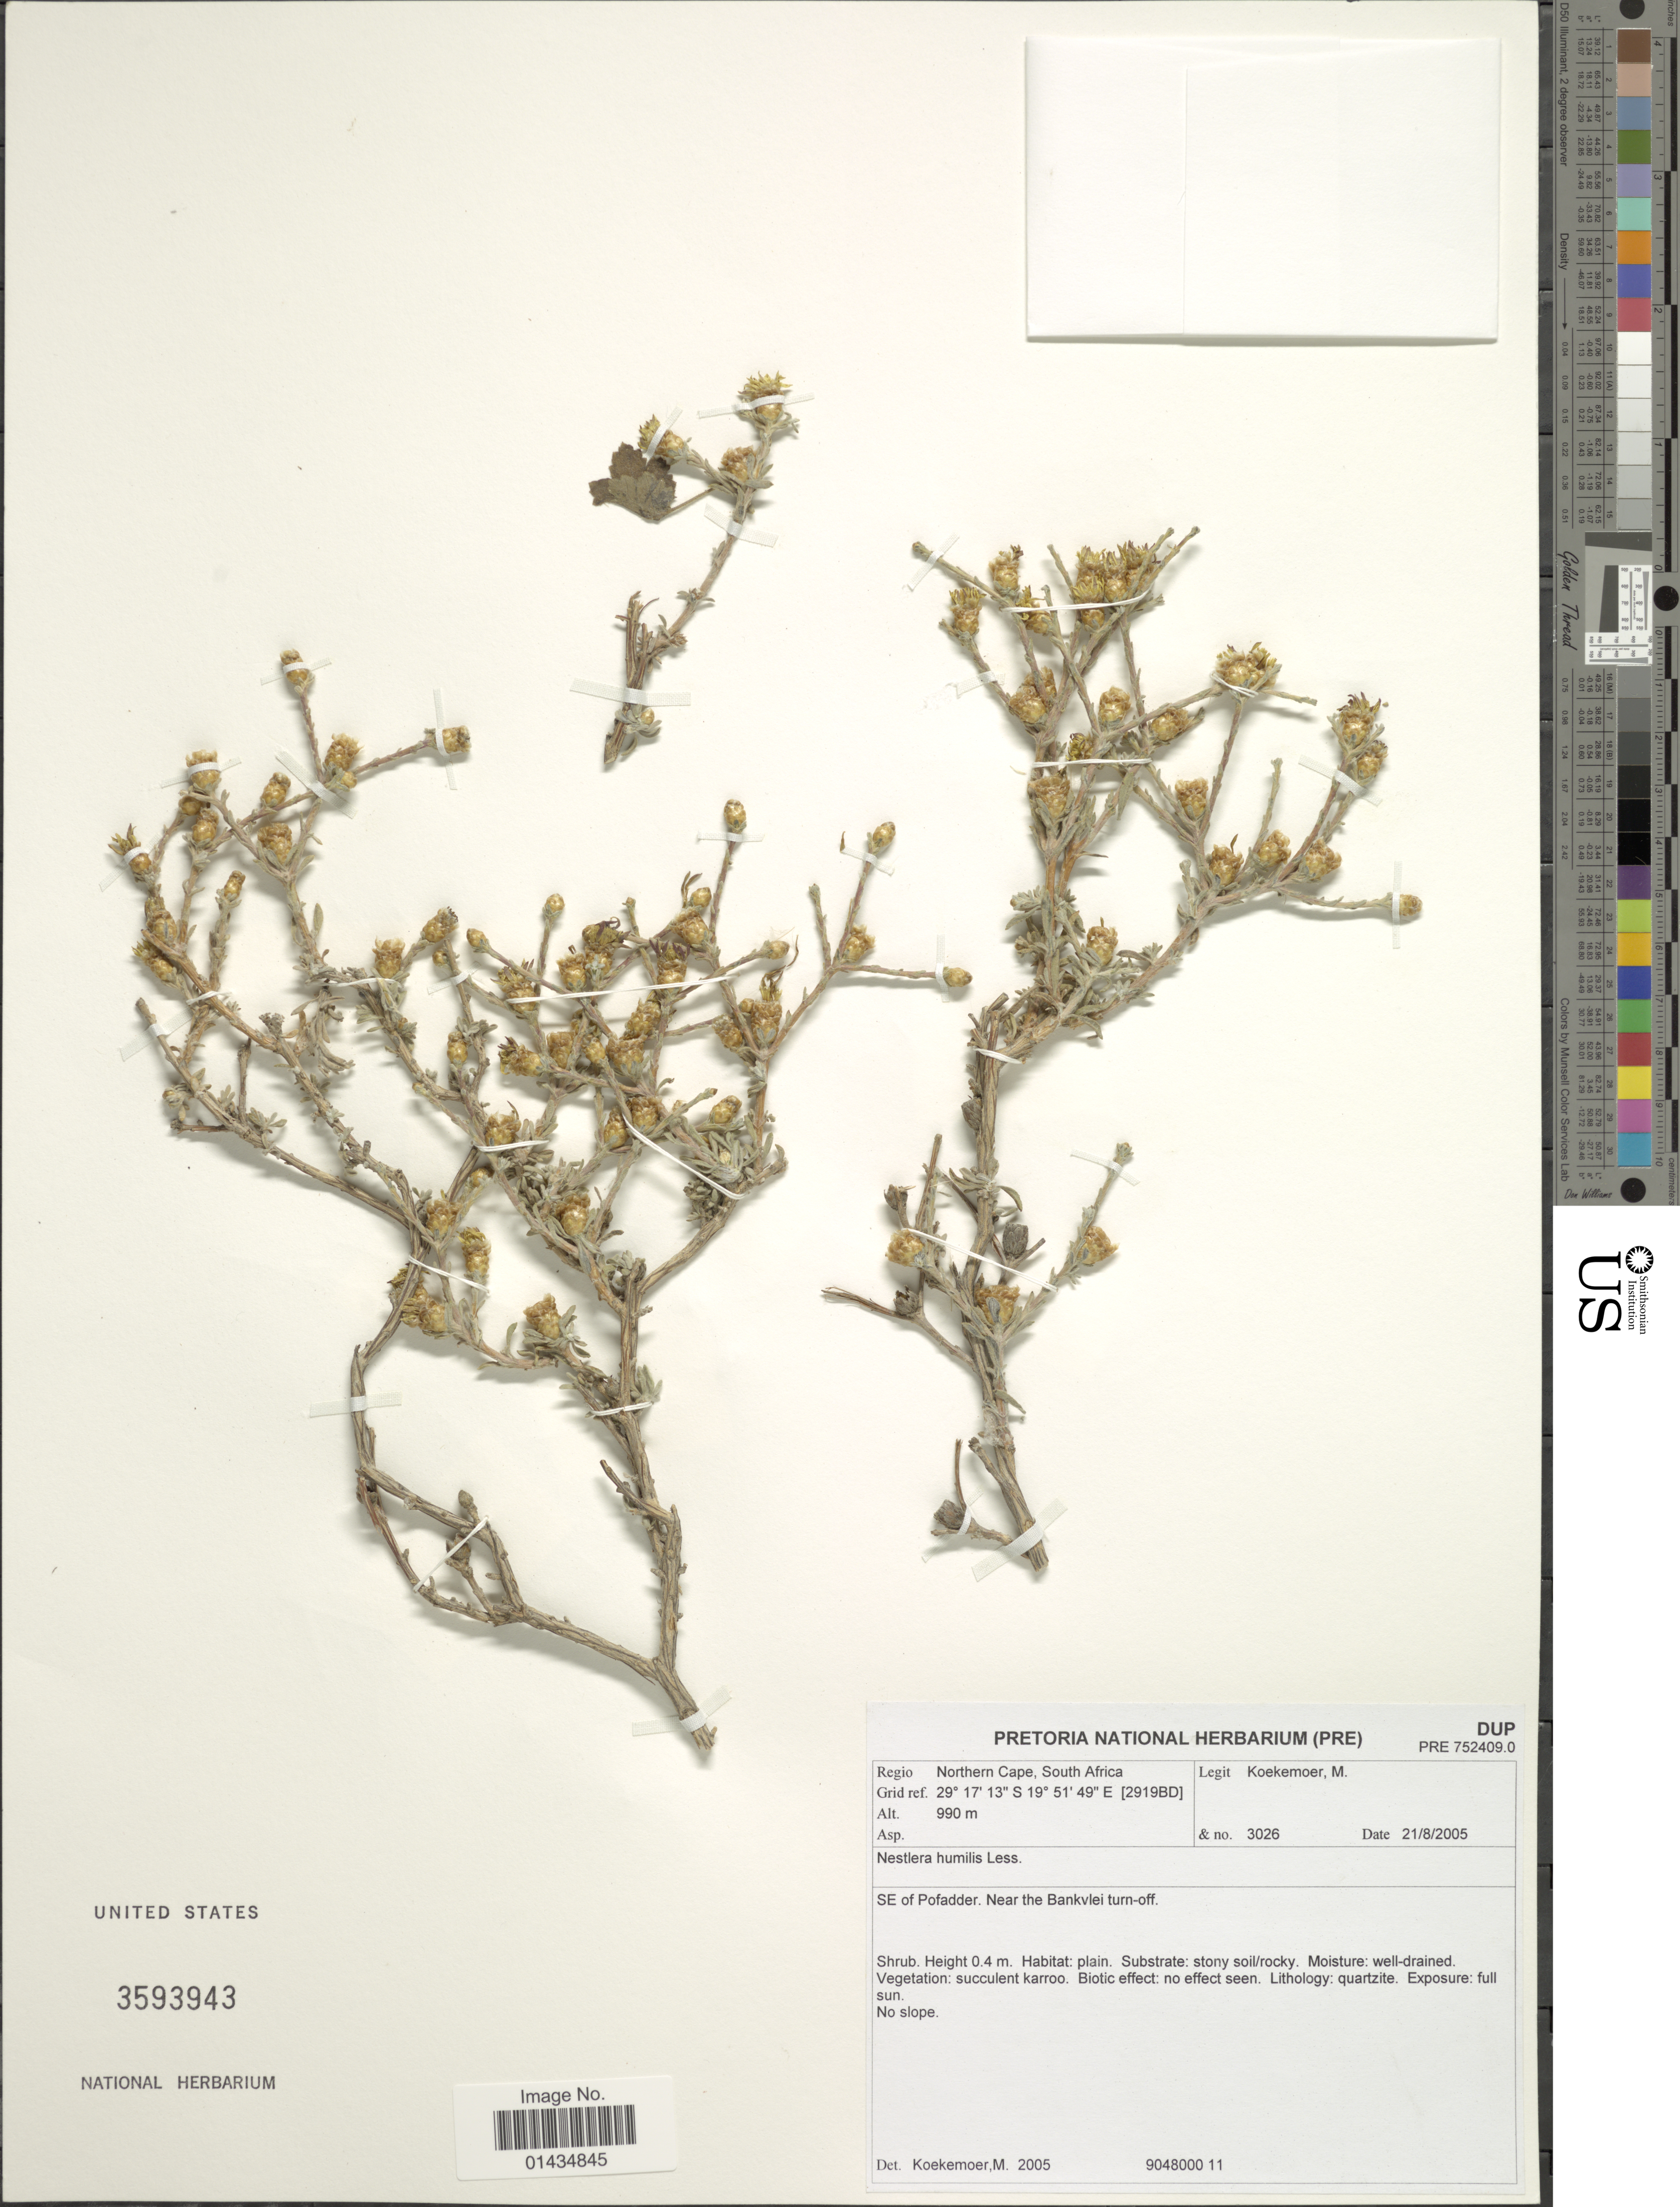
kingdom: Plantae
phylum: Tracheophyta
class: Magnoliopsida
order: Asterales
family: Asteraceae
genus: Nestlera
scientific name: Nestlera humilis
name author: Less.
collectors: M. Koekemoer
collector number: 3026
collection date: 2005-08-21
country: South Africa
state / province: Northern Cape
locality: SE of Pofadder, near the Bankvlei turn-off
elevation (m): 990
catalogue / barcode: US 3593943